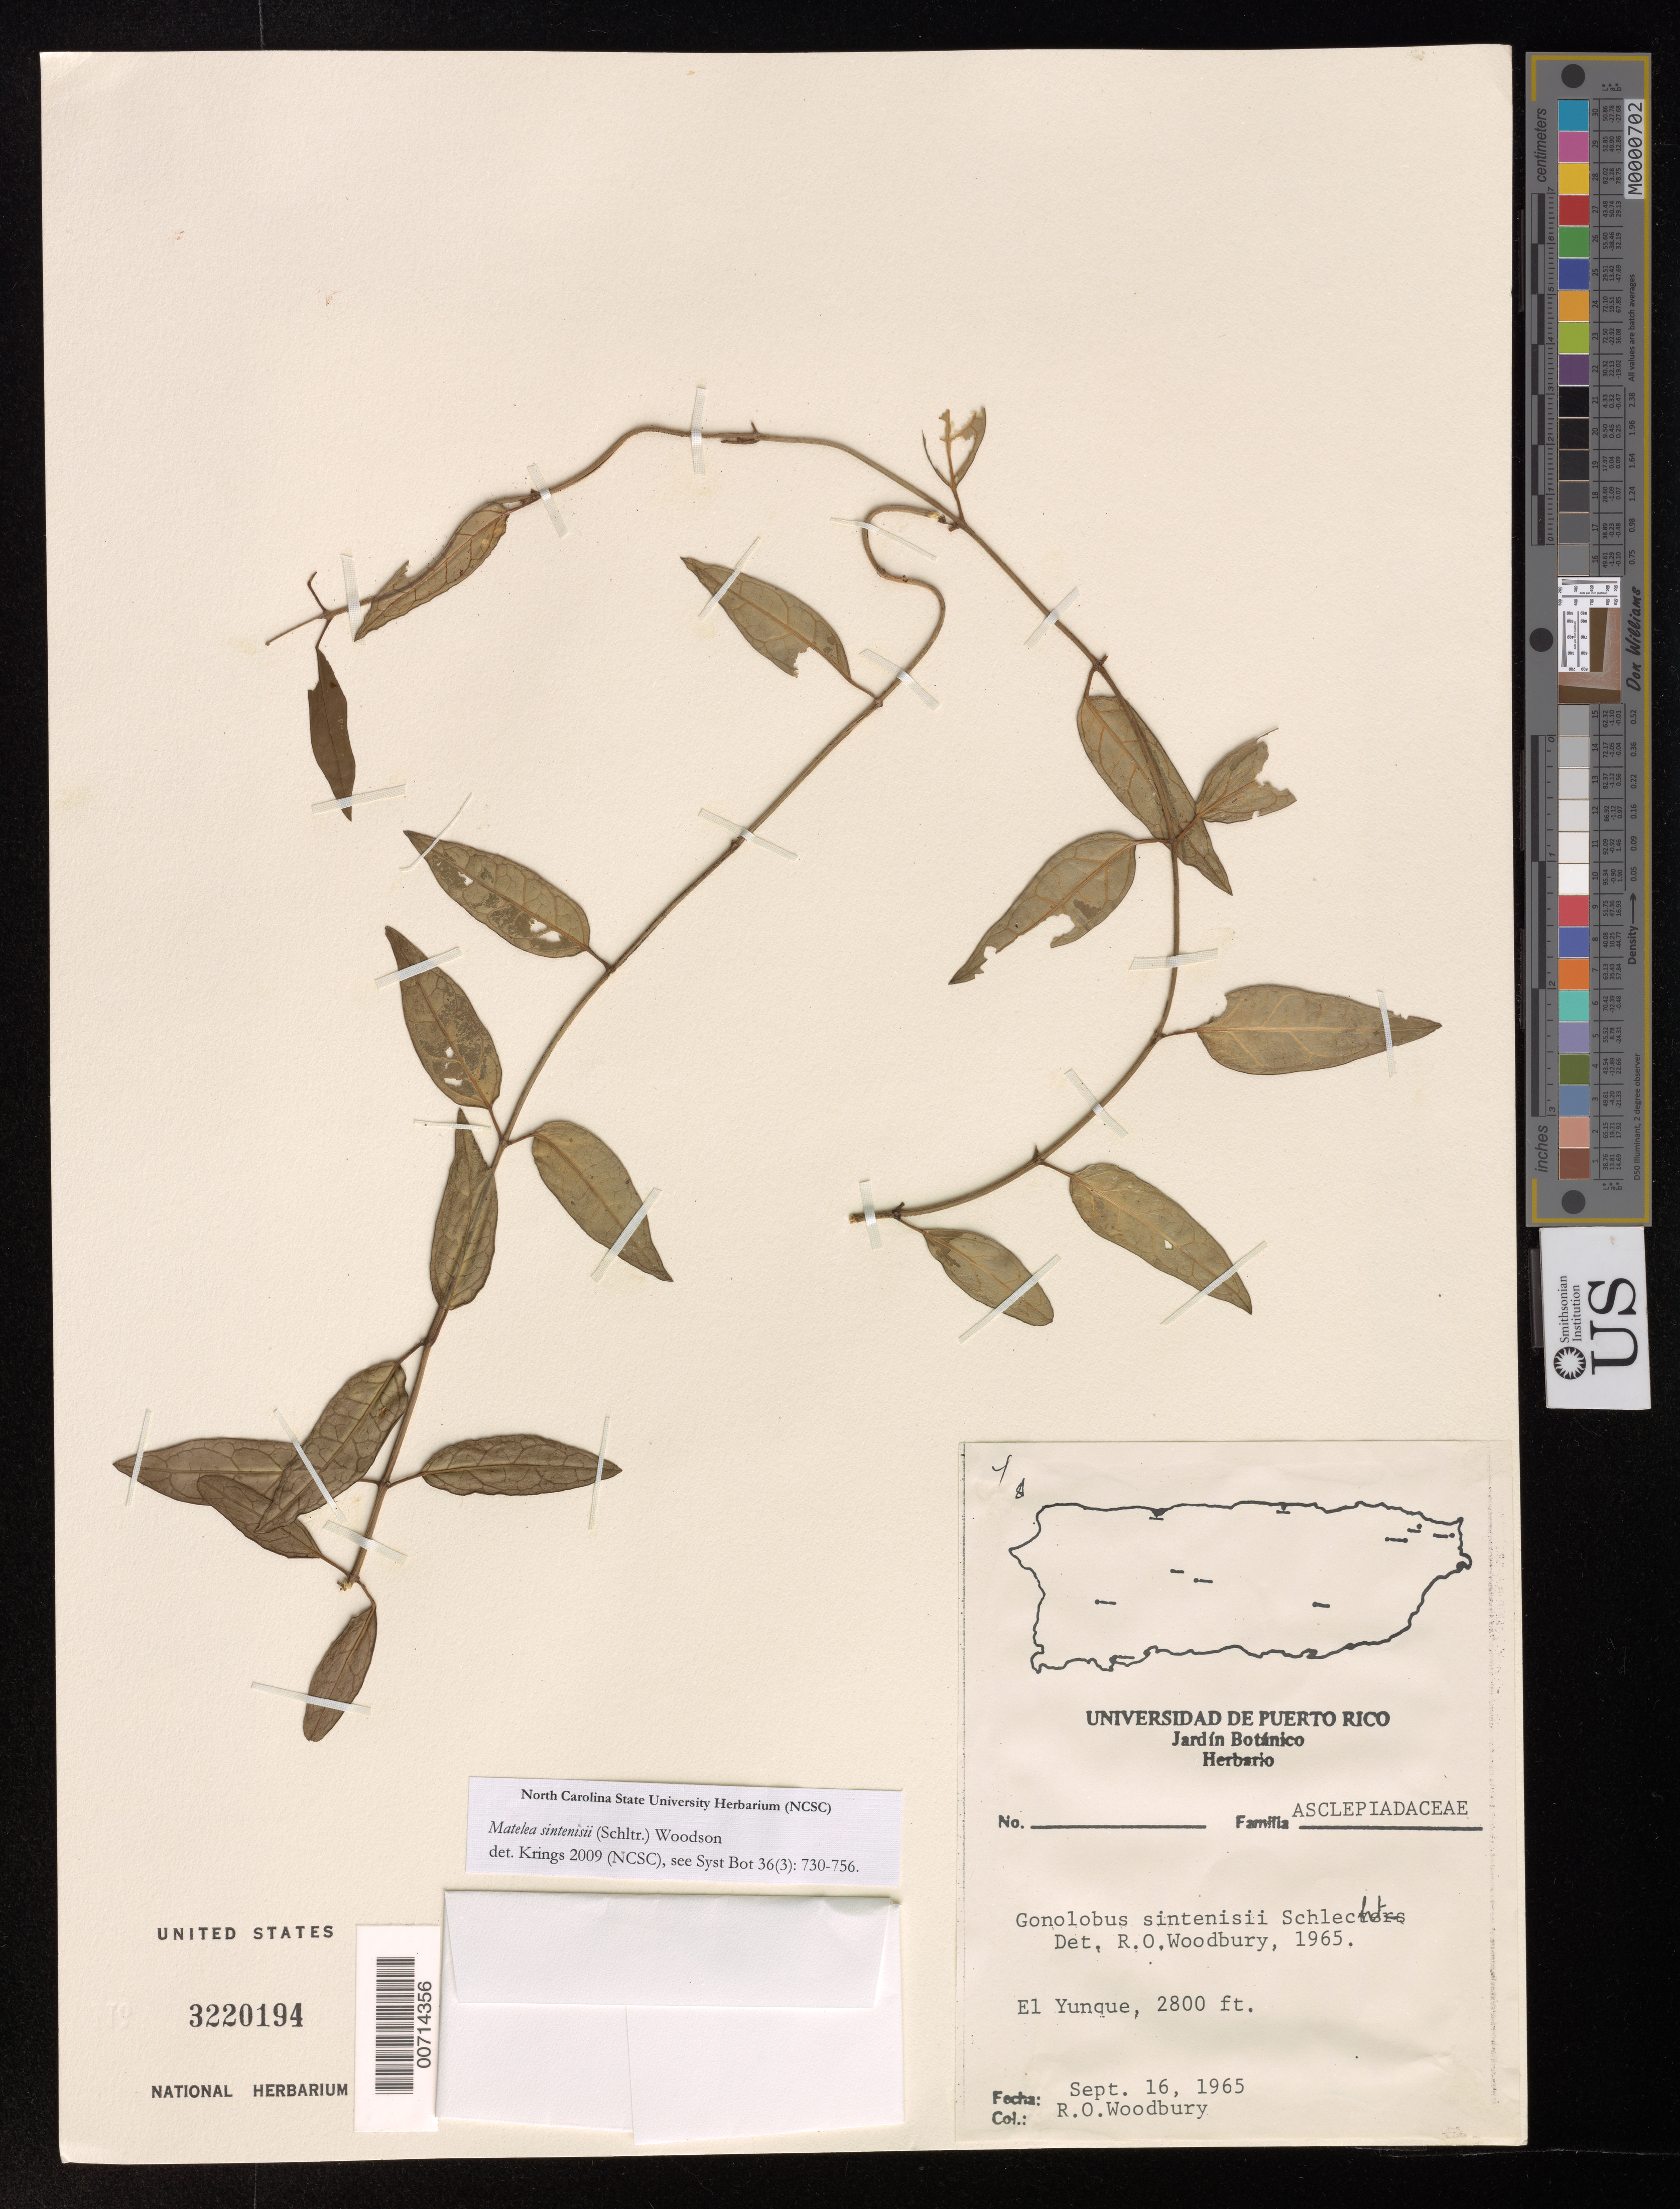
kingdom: Plantae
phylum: Tracheophyta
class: Magnoliopsida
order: Gentianales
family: Apocynaceae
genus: Matelea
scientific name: Matelea sintenisii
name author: (Schltr.) Woodson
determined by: Woodbury, R. O.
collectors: R. O. Woodbury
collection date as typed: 16 Sep 1965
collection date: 1965-09-16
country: Puerto Rico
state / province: Río Grande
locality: El Yunque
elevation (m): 853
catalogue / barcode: US 3220194